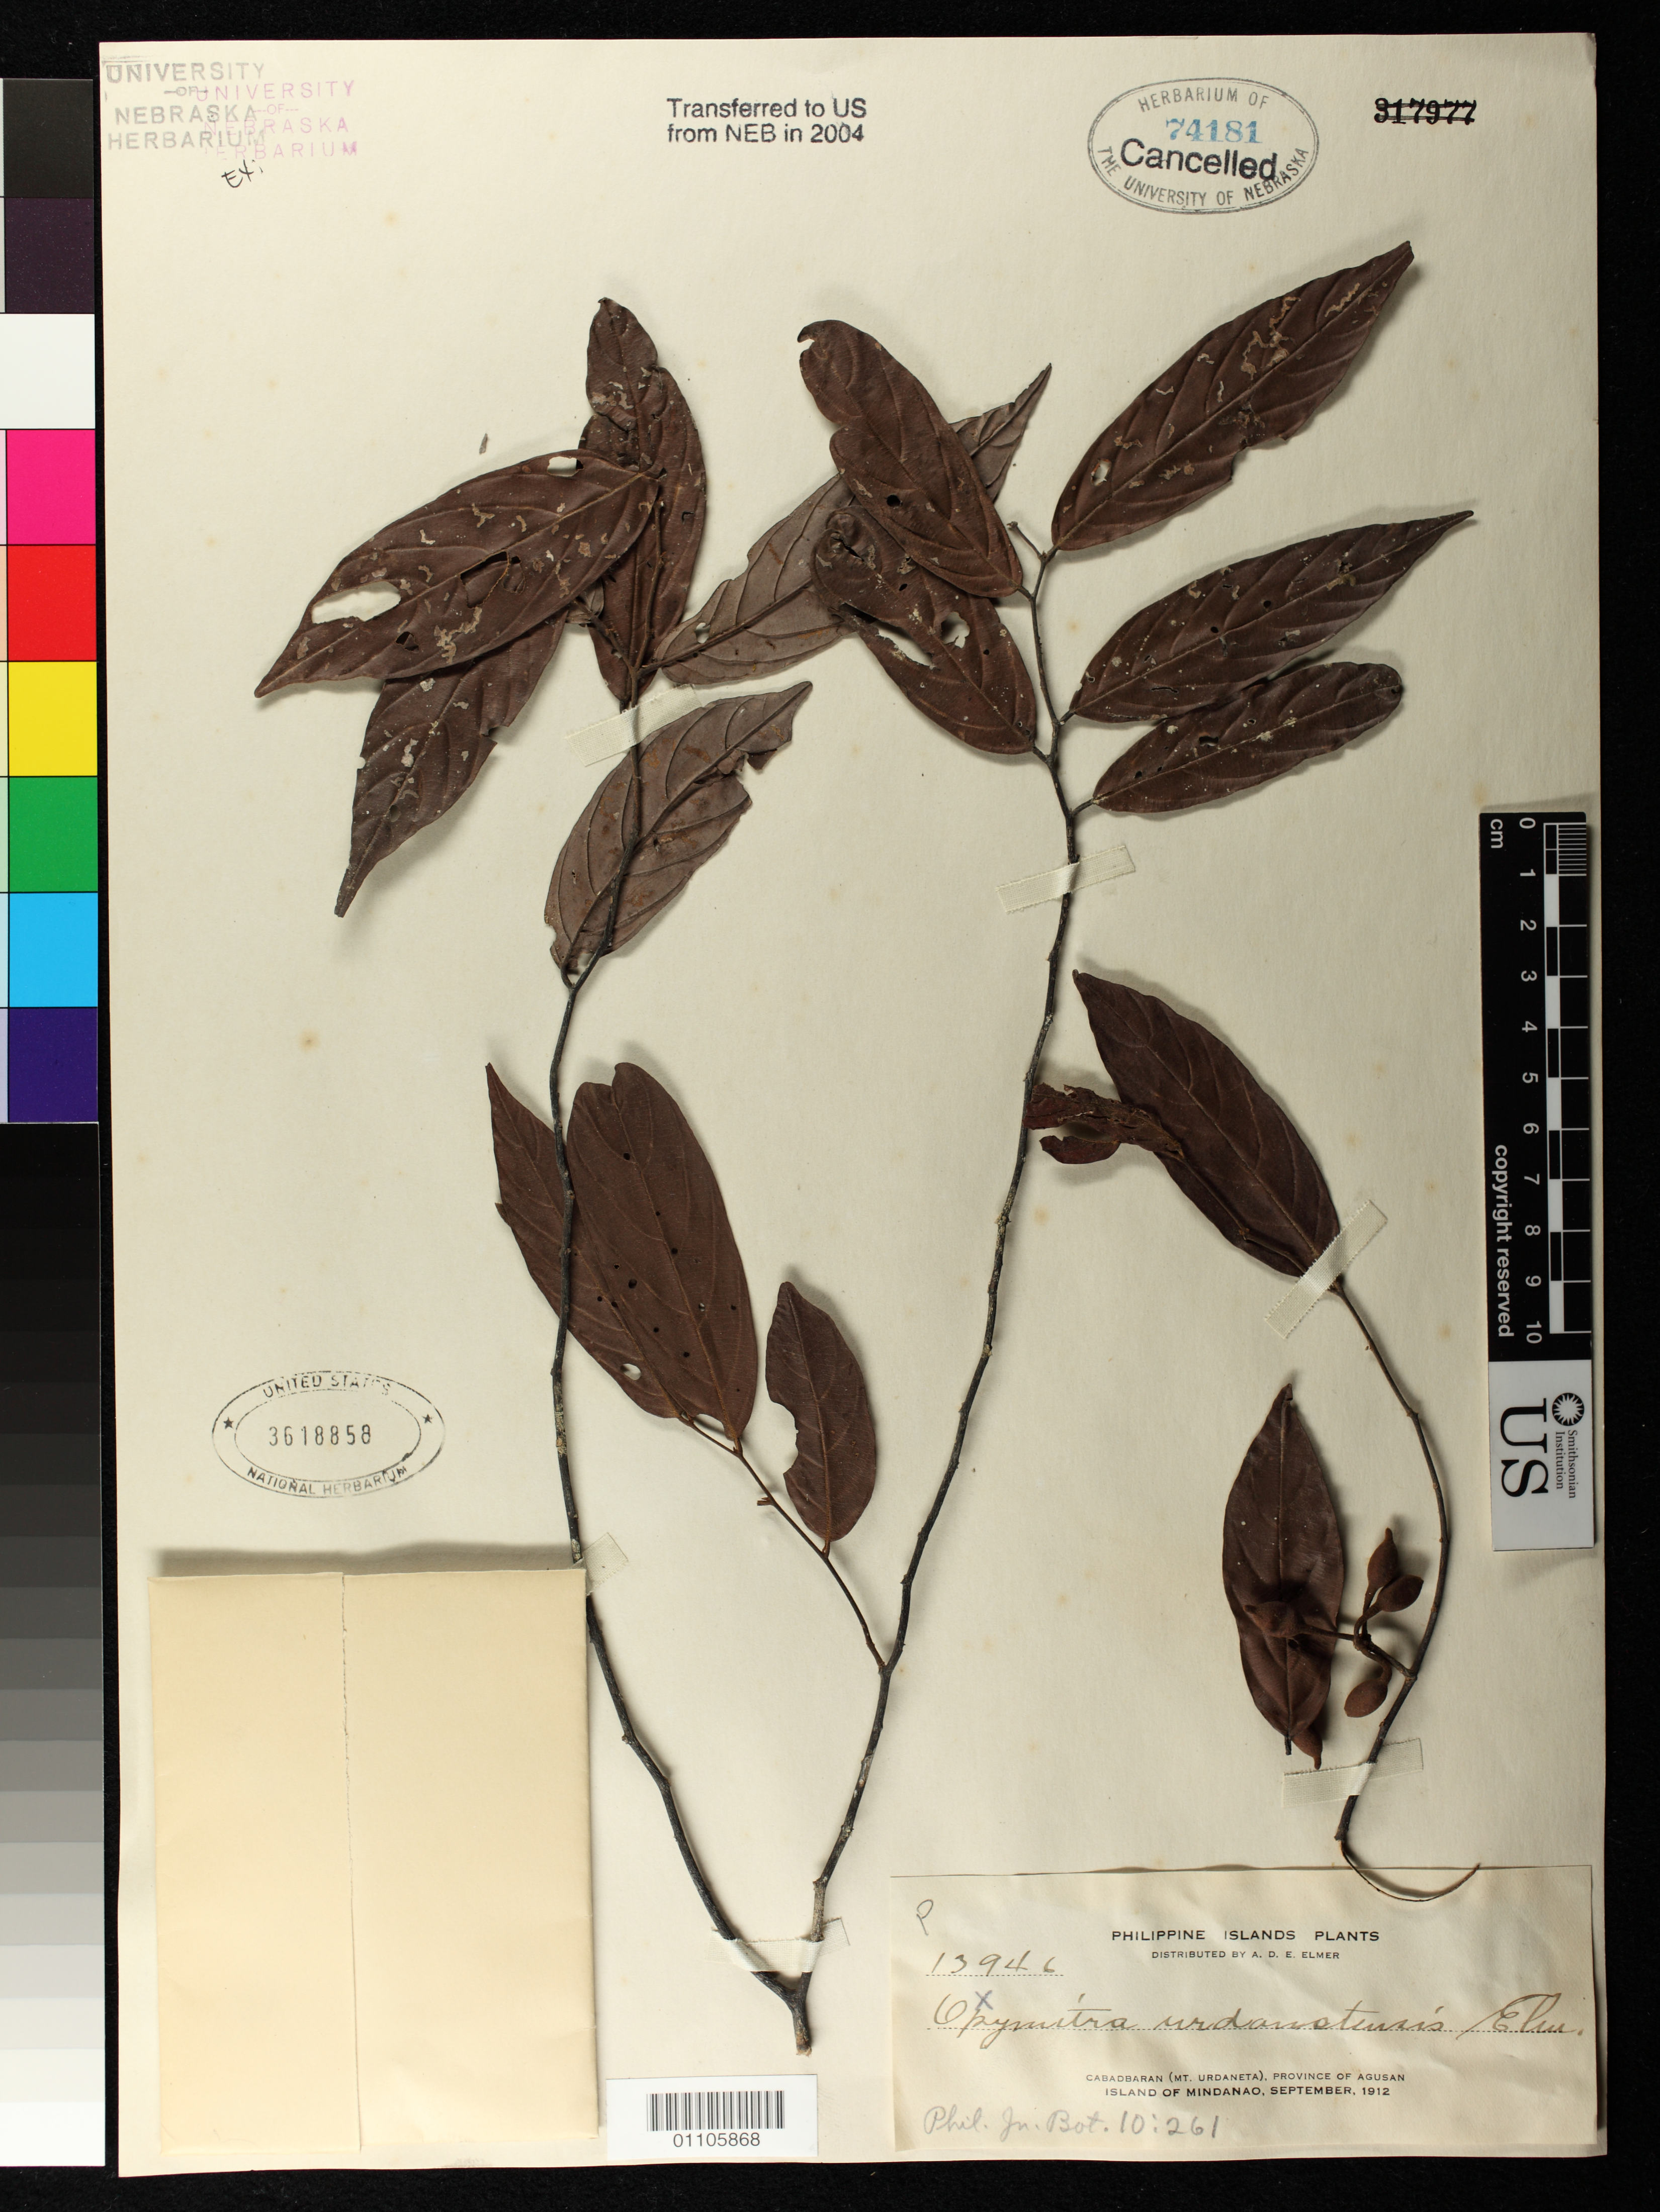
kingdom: Plantae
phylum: Tracheophyta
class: Magnoliopsida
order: Magnoliales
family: Annonaceae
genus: Oxymitra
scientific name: Oxymitra urdanetensis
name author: Elmer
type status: Isotype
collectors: A. D. E. Elmer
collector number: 13946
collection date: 1912-07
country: Philippines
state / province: Caraga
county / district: Agusan del Norte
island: Mindanao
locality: Cabadbaran (Mt. Urdaneta), province of Agusan, Island of Mindanao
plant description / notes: Specimen ex herb. NEB, transferred to US in 2004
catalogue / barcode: US 3618858